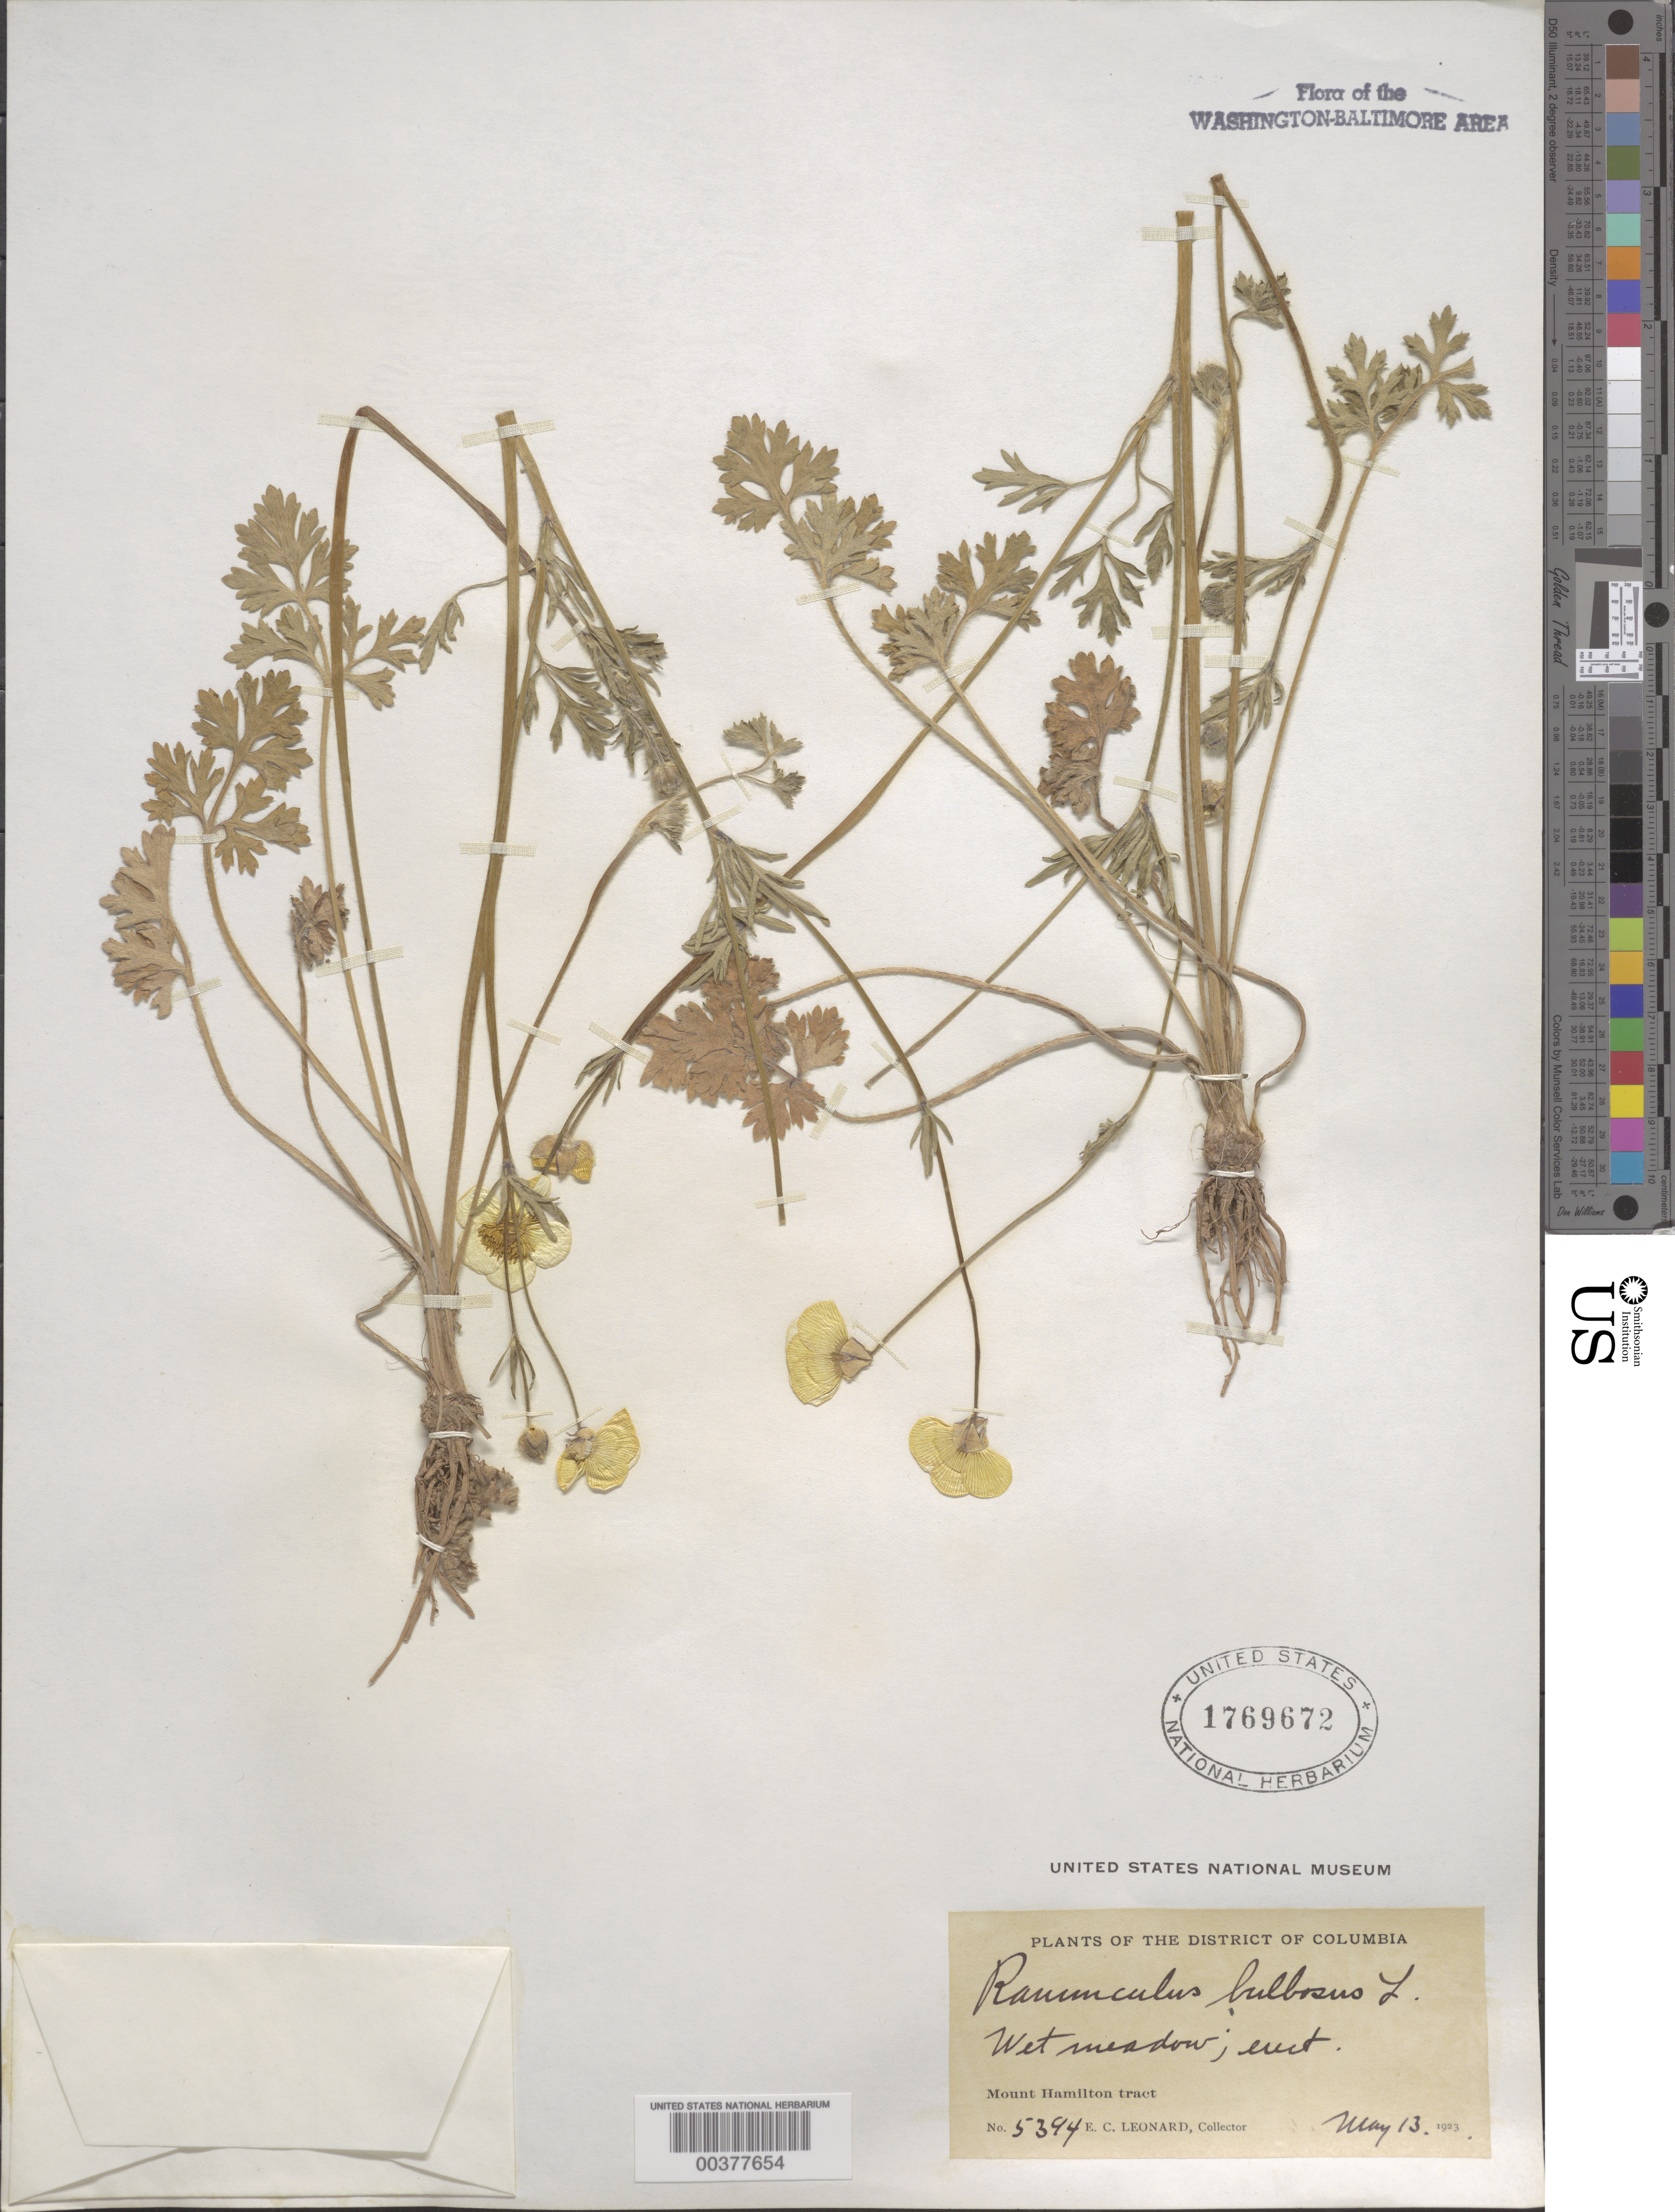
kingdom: Plantae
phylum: Tracheophyta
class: Magnoliopsida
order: Ranunculales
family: Ranunculaceae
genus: Ranunculus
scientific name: Ranunculus bulbosus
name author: L.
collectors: E. C. Leonard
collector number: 5394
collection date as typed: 13 May 1923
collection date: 1923-05-13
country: United States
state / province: District of Columbia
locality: Mount Hamilton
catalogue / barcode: US 1769672